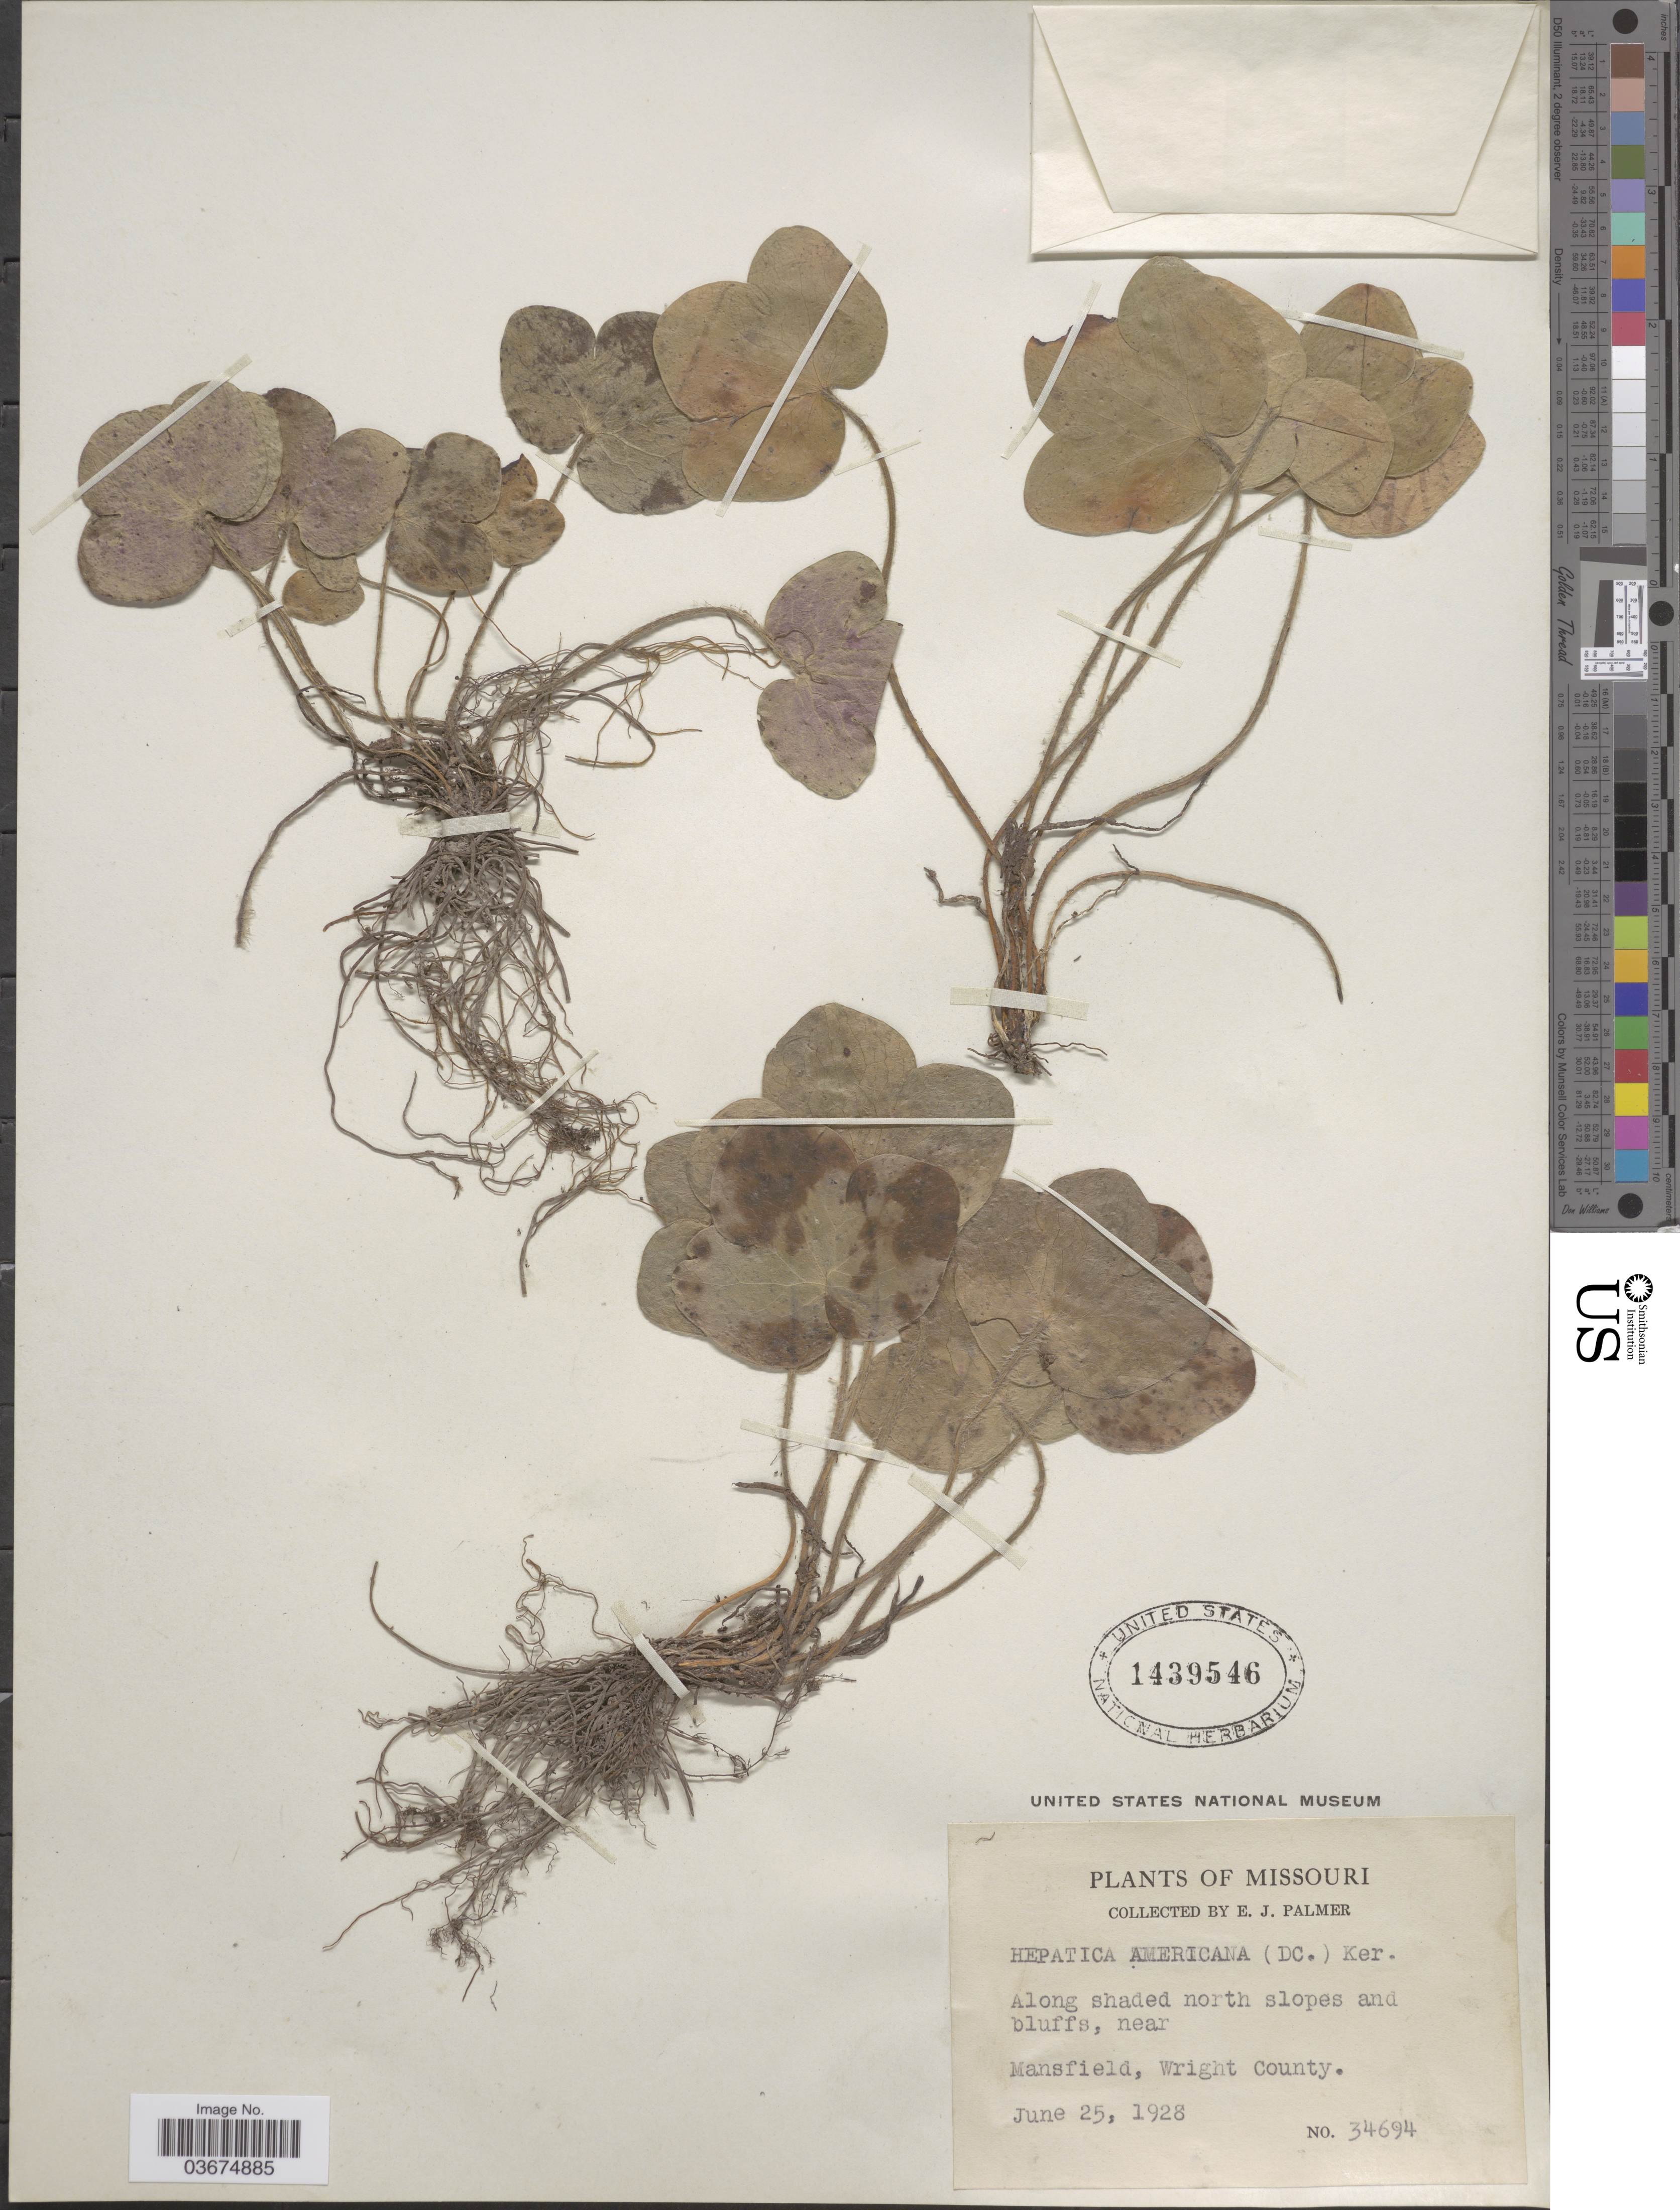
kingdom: Plantae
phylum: Tracheophyta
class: Magnoliopsida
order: Ranunculales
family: Ranunculaceae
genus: Hepatica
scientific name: Hepatica americana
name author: (DC.) Ker Gawl.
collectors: E. J. Palmer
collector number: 34694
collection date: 1928-06-25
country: United States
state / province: Missouri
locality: Near Mansfield, Wright County.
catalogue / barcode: US 1439546